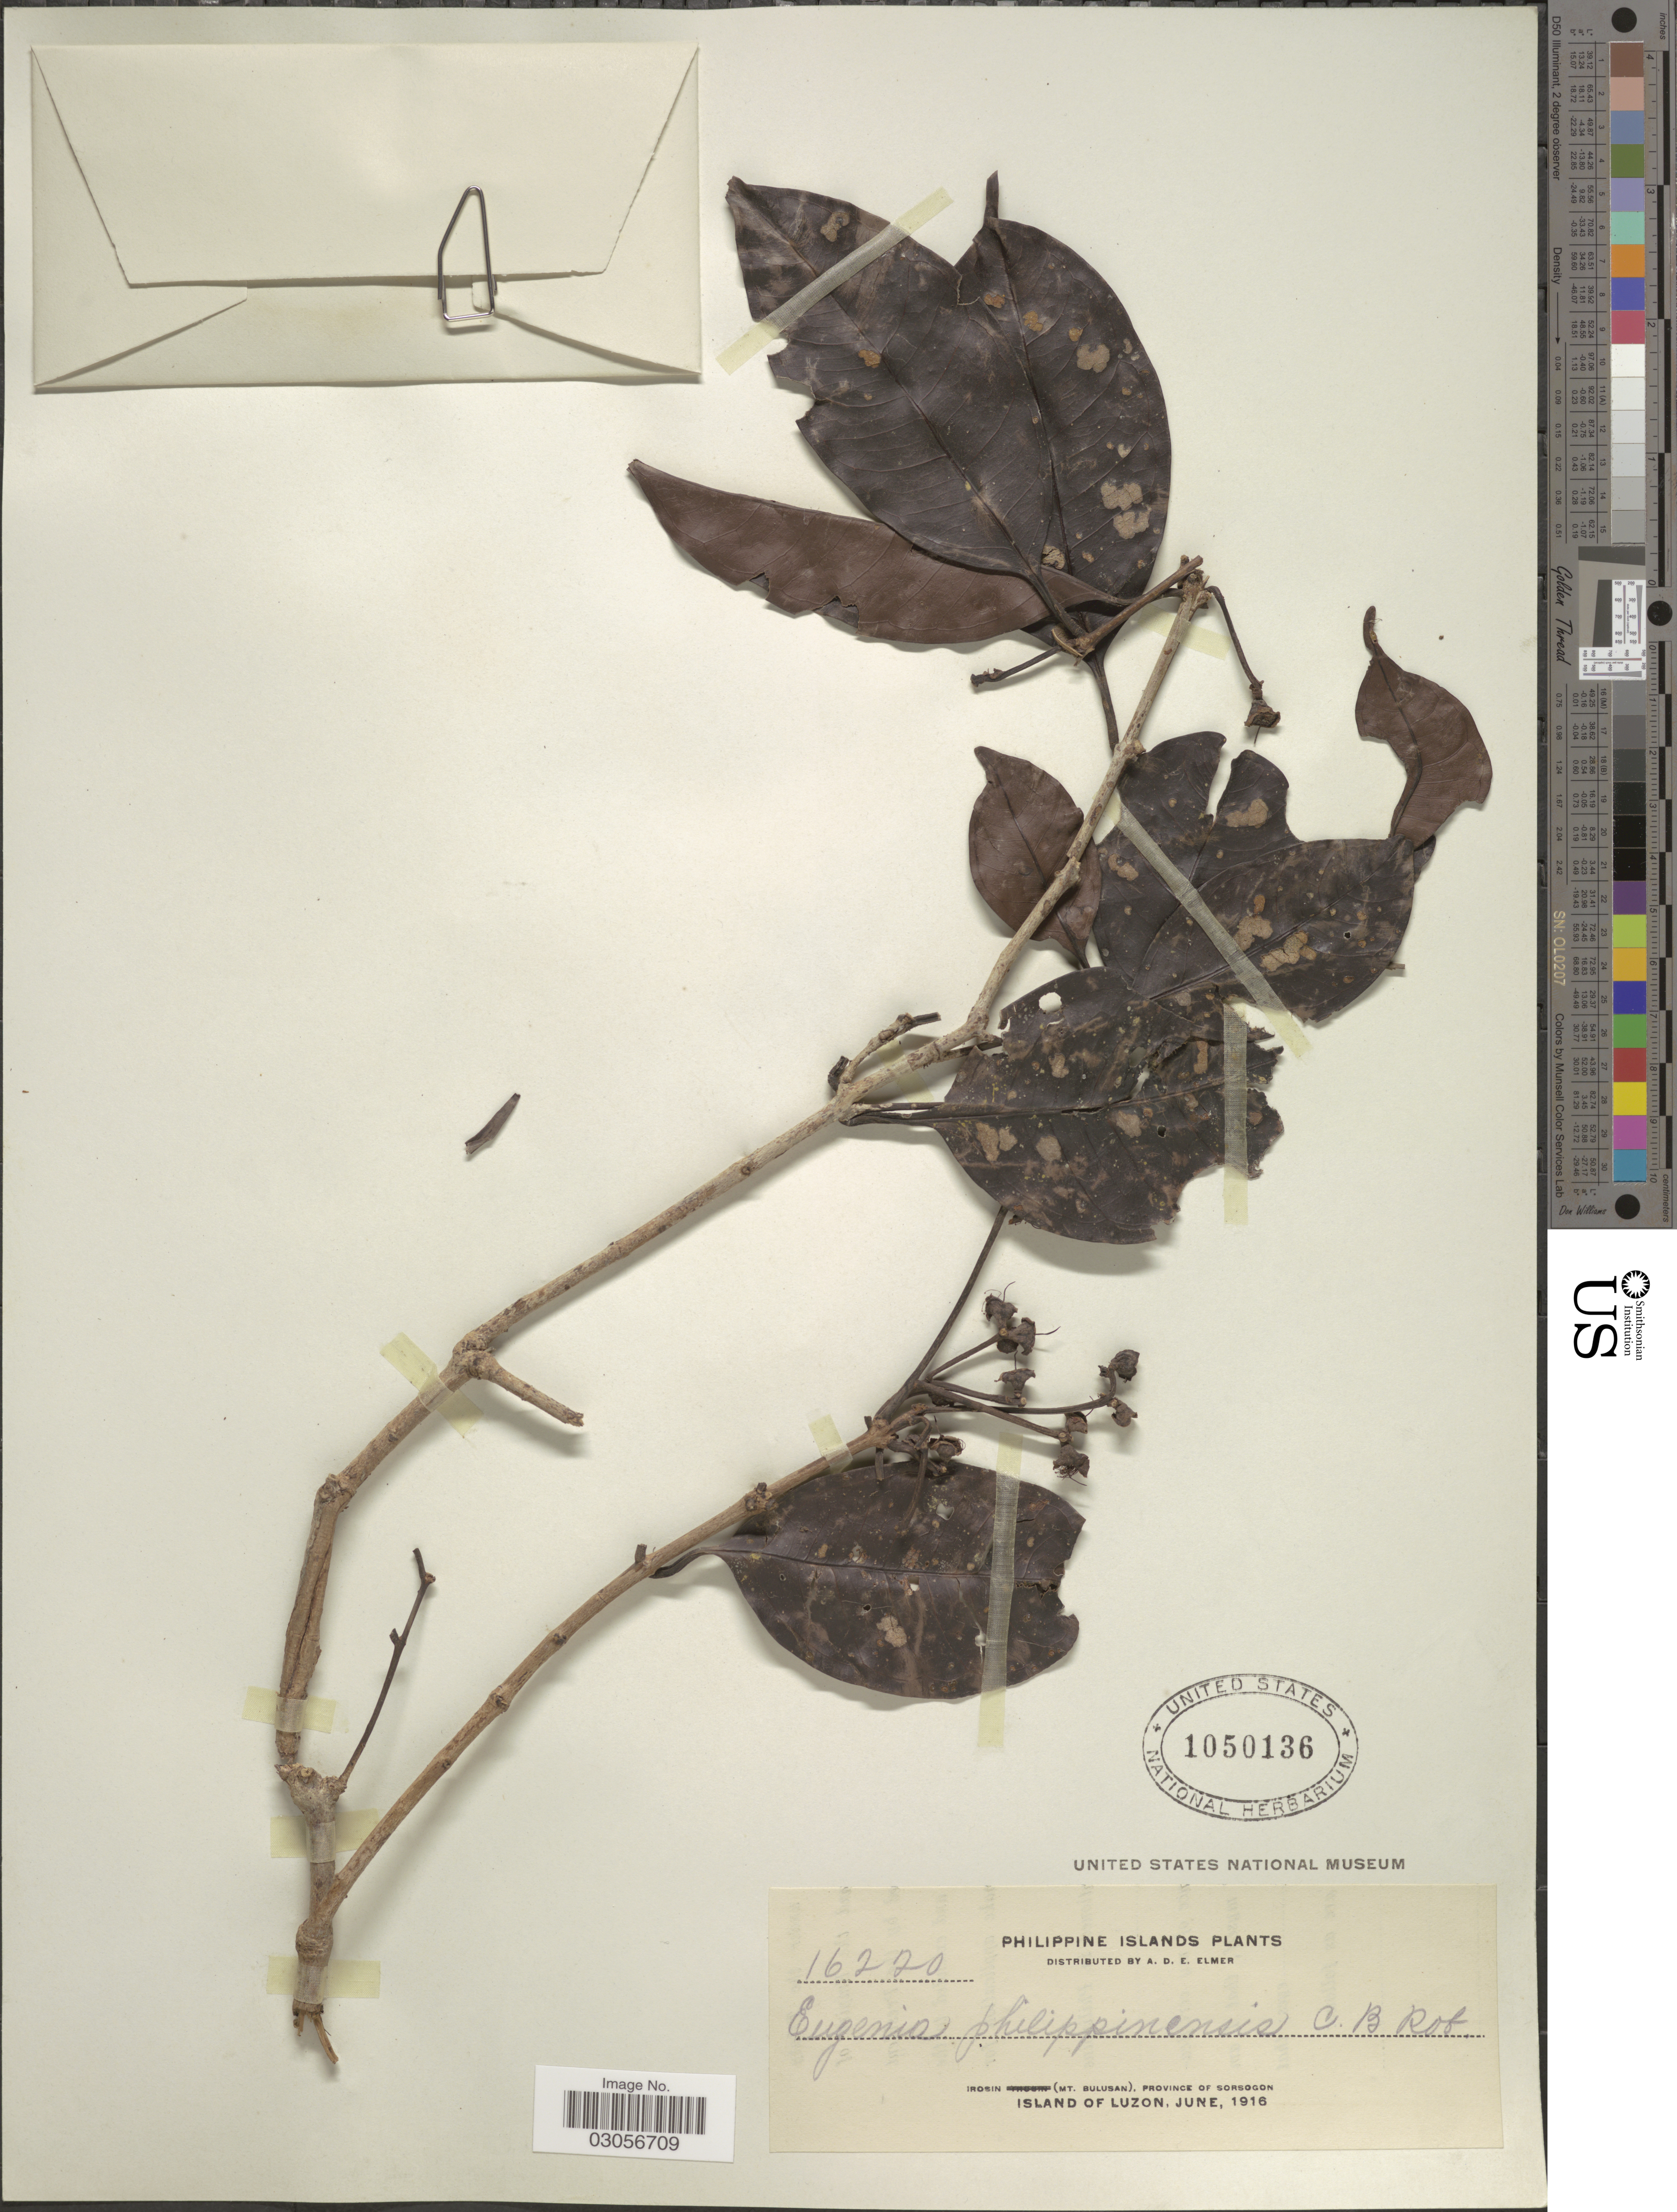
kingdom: Plantae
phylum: Tracheophyta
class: Magnoliopsida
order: Myrtales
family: Myrtaceae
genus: Syzygium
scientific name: Syzygium philippinense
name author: (C.B. Rob.) Merr.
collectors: A. D. E. Elmer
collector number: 16220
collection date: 1916-06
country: Philippines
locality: Philippine Islands. Irosin (Mt. Bulusan), Province of Sorsogon. Island of Luzon.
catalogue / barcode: US 1050136